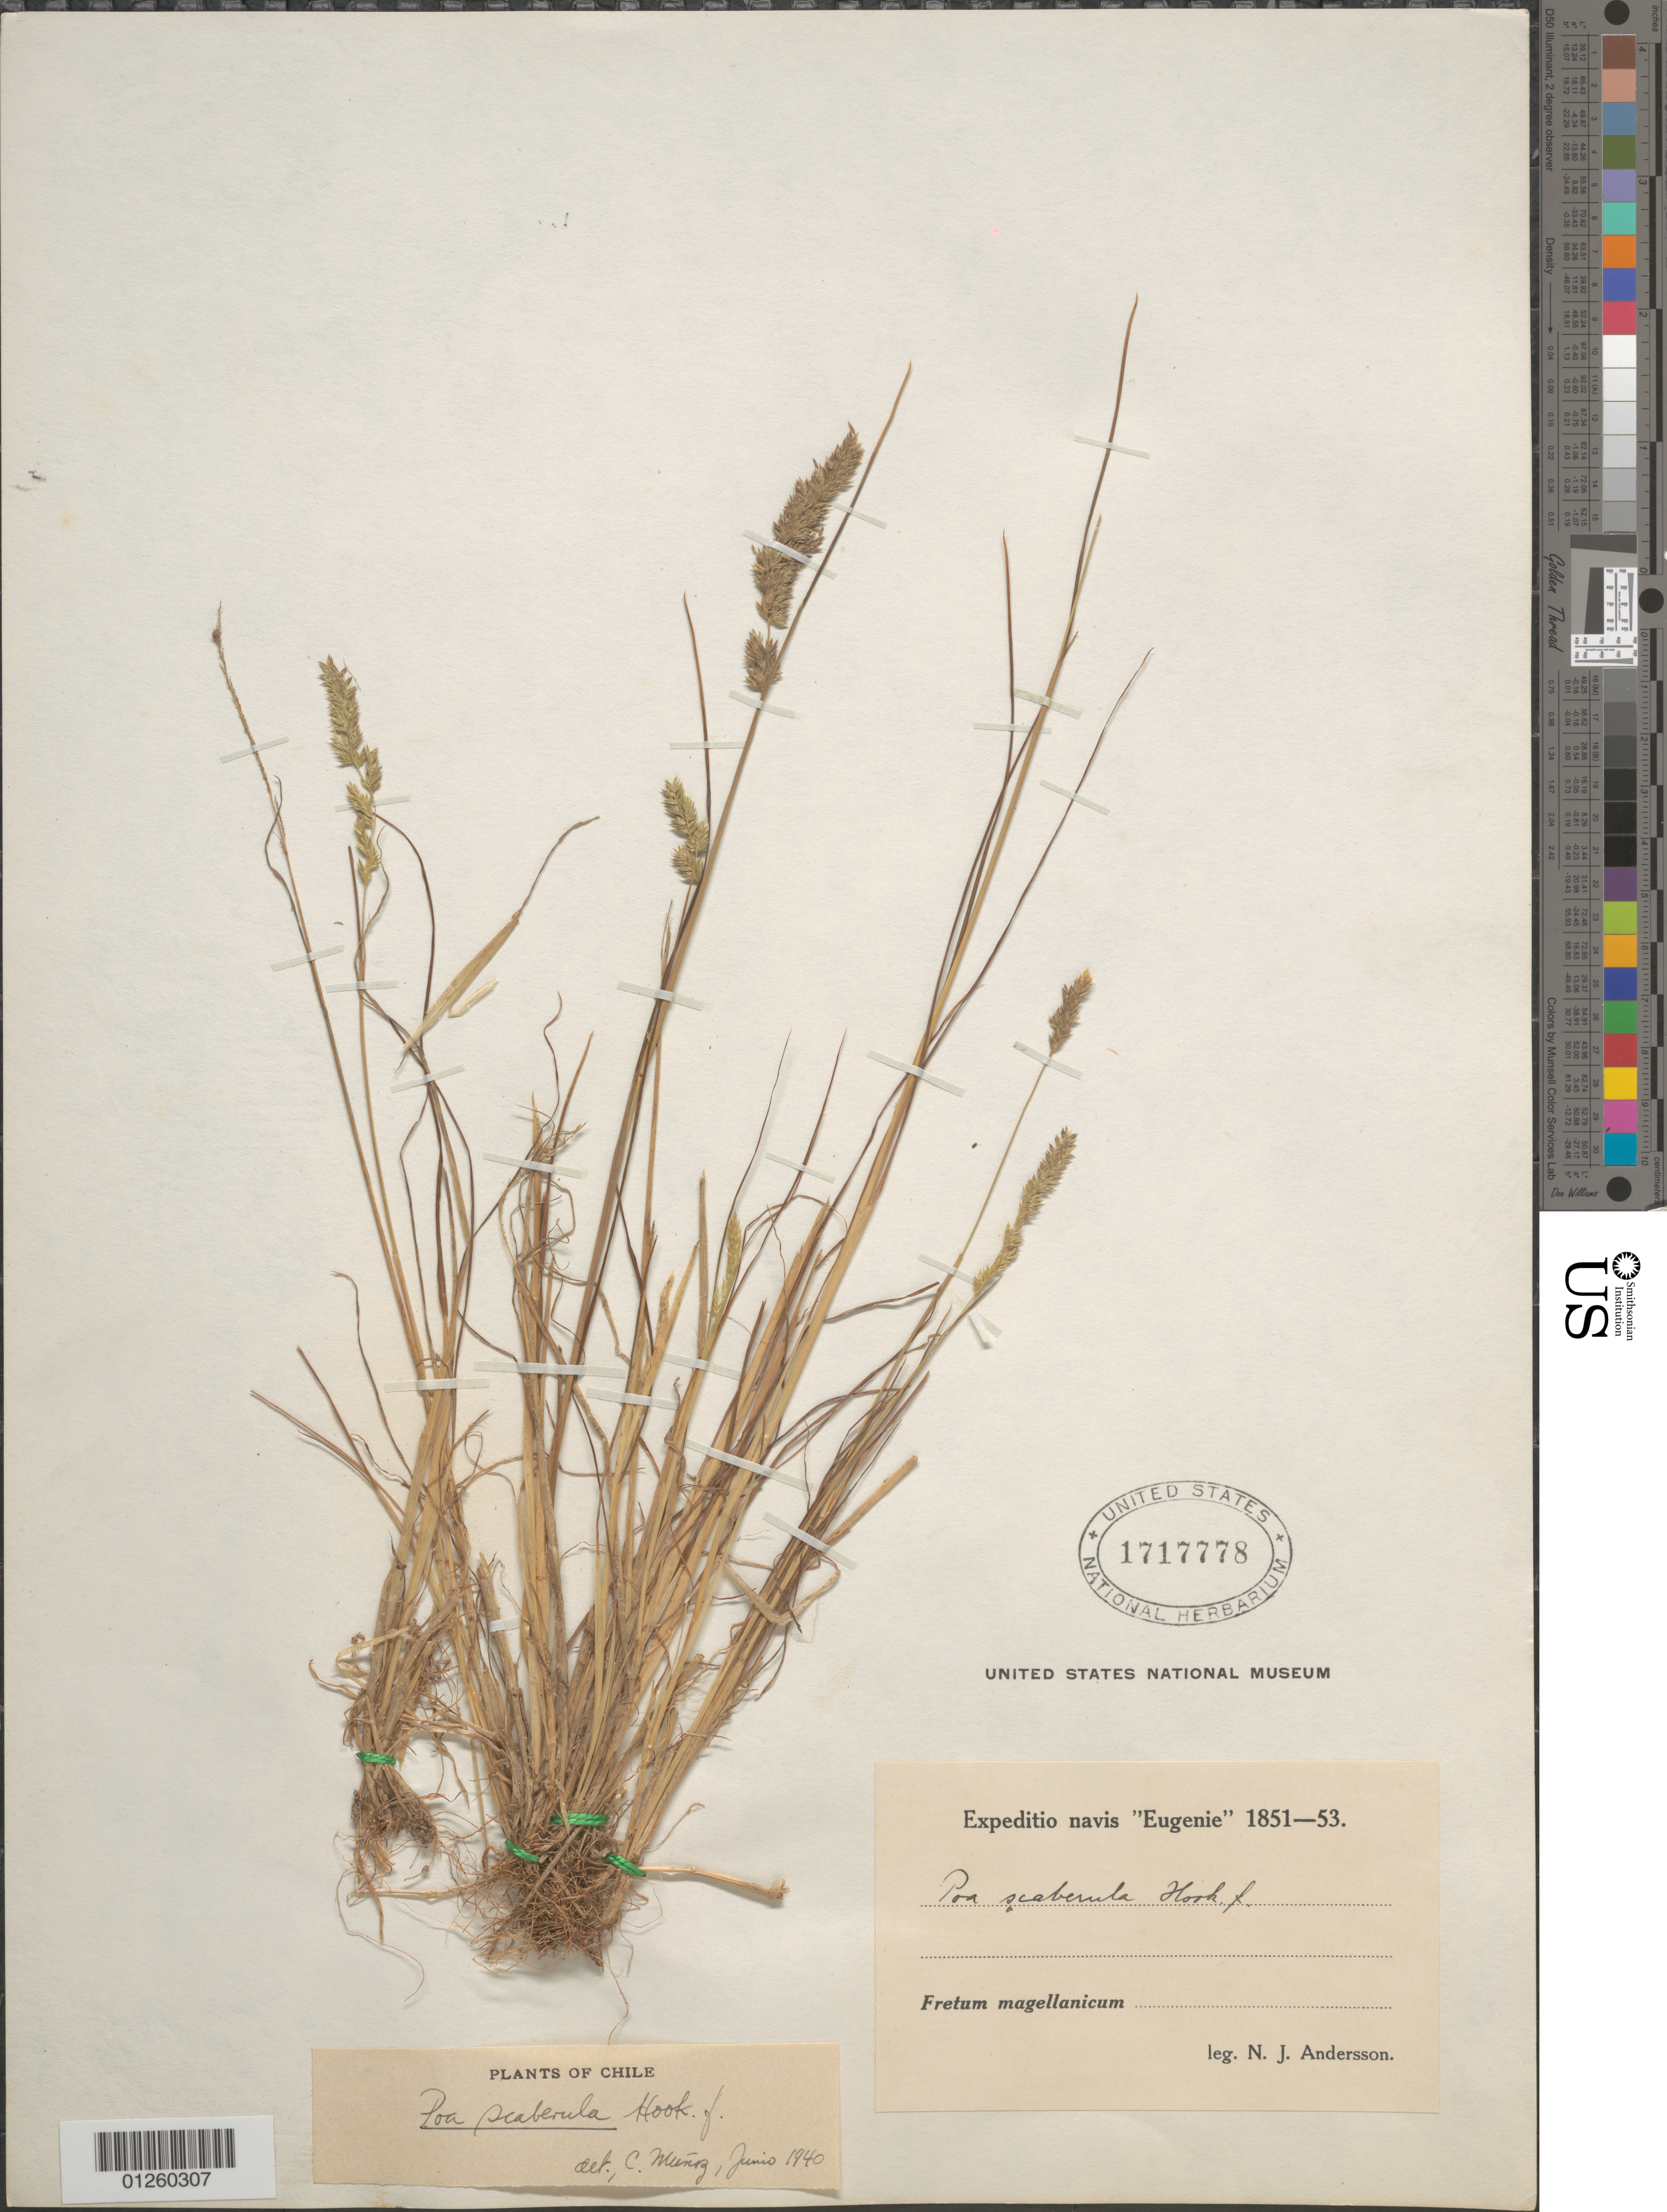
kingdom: Plantae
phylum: Tracheophyta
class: Liliopsida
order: Poales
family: Poaceae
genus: Poa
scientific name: Poa scaberula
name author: Hook. f.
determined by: Soreng, Robert J., Research Associate (BOT), Smithsonian Institution - National Museum of Natural History (UNITED STATES)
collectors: N. J. Anderson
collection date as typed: Expeditio navis :Eugenie" 1851-53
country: Chile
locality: Fretum Magellanicum. Expeditio navis :Eugenie" 1851-53.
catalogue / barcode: US 1717778